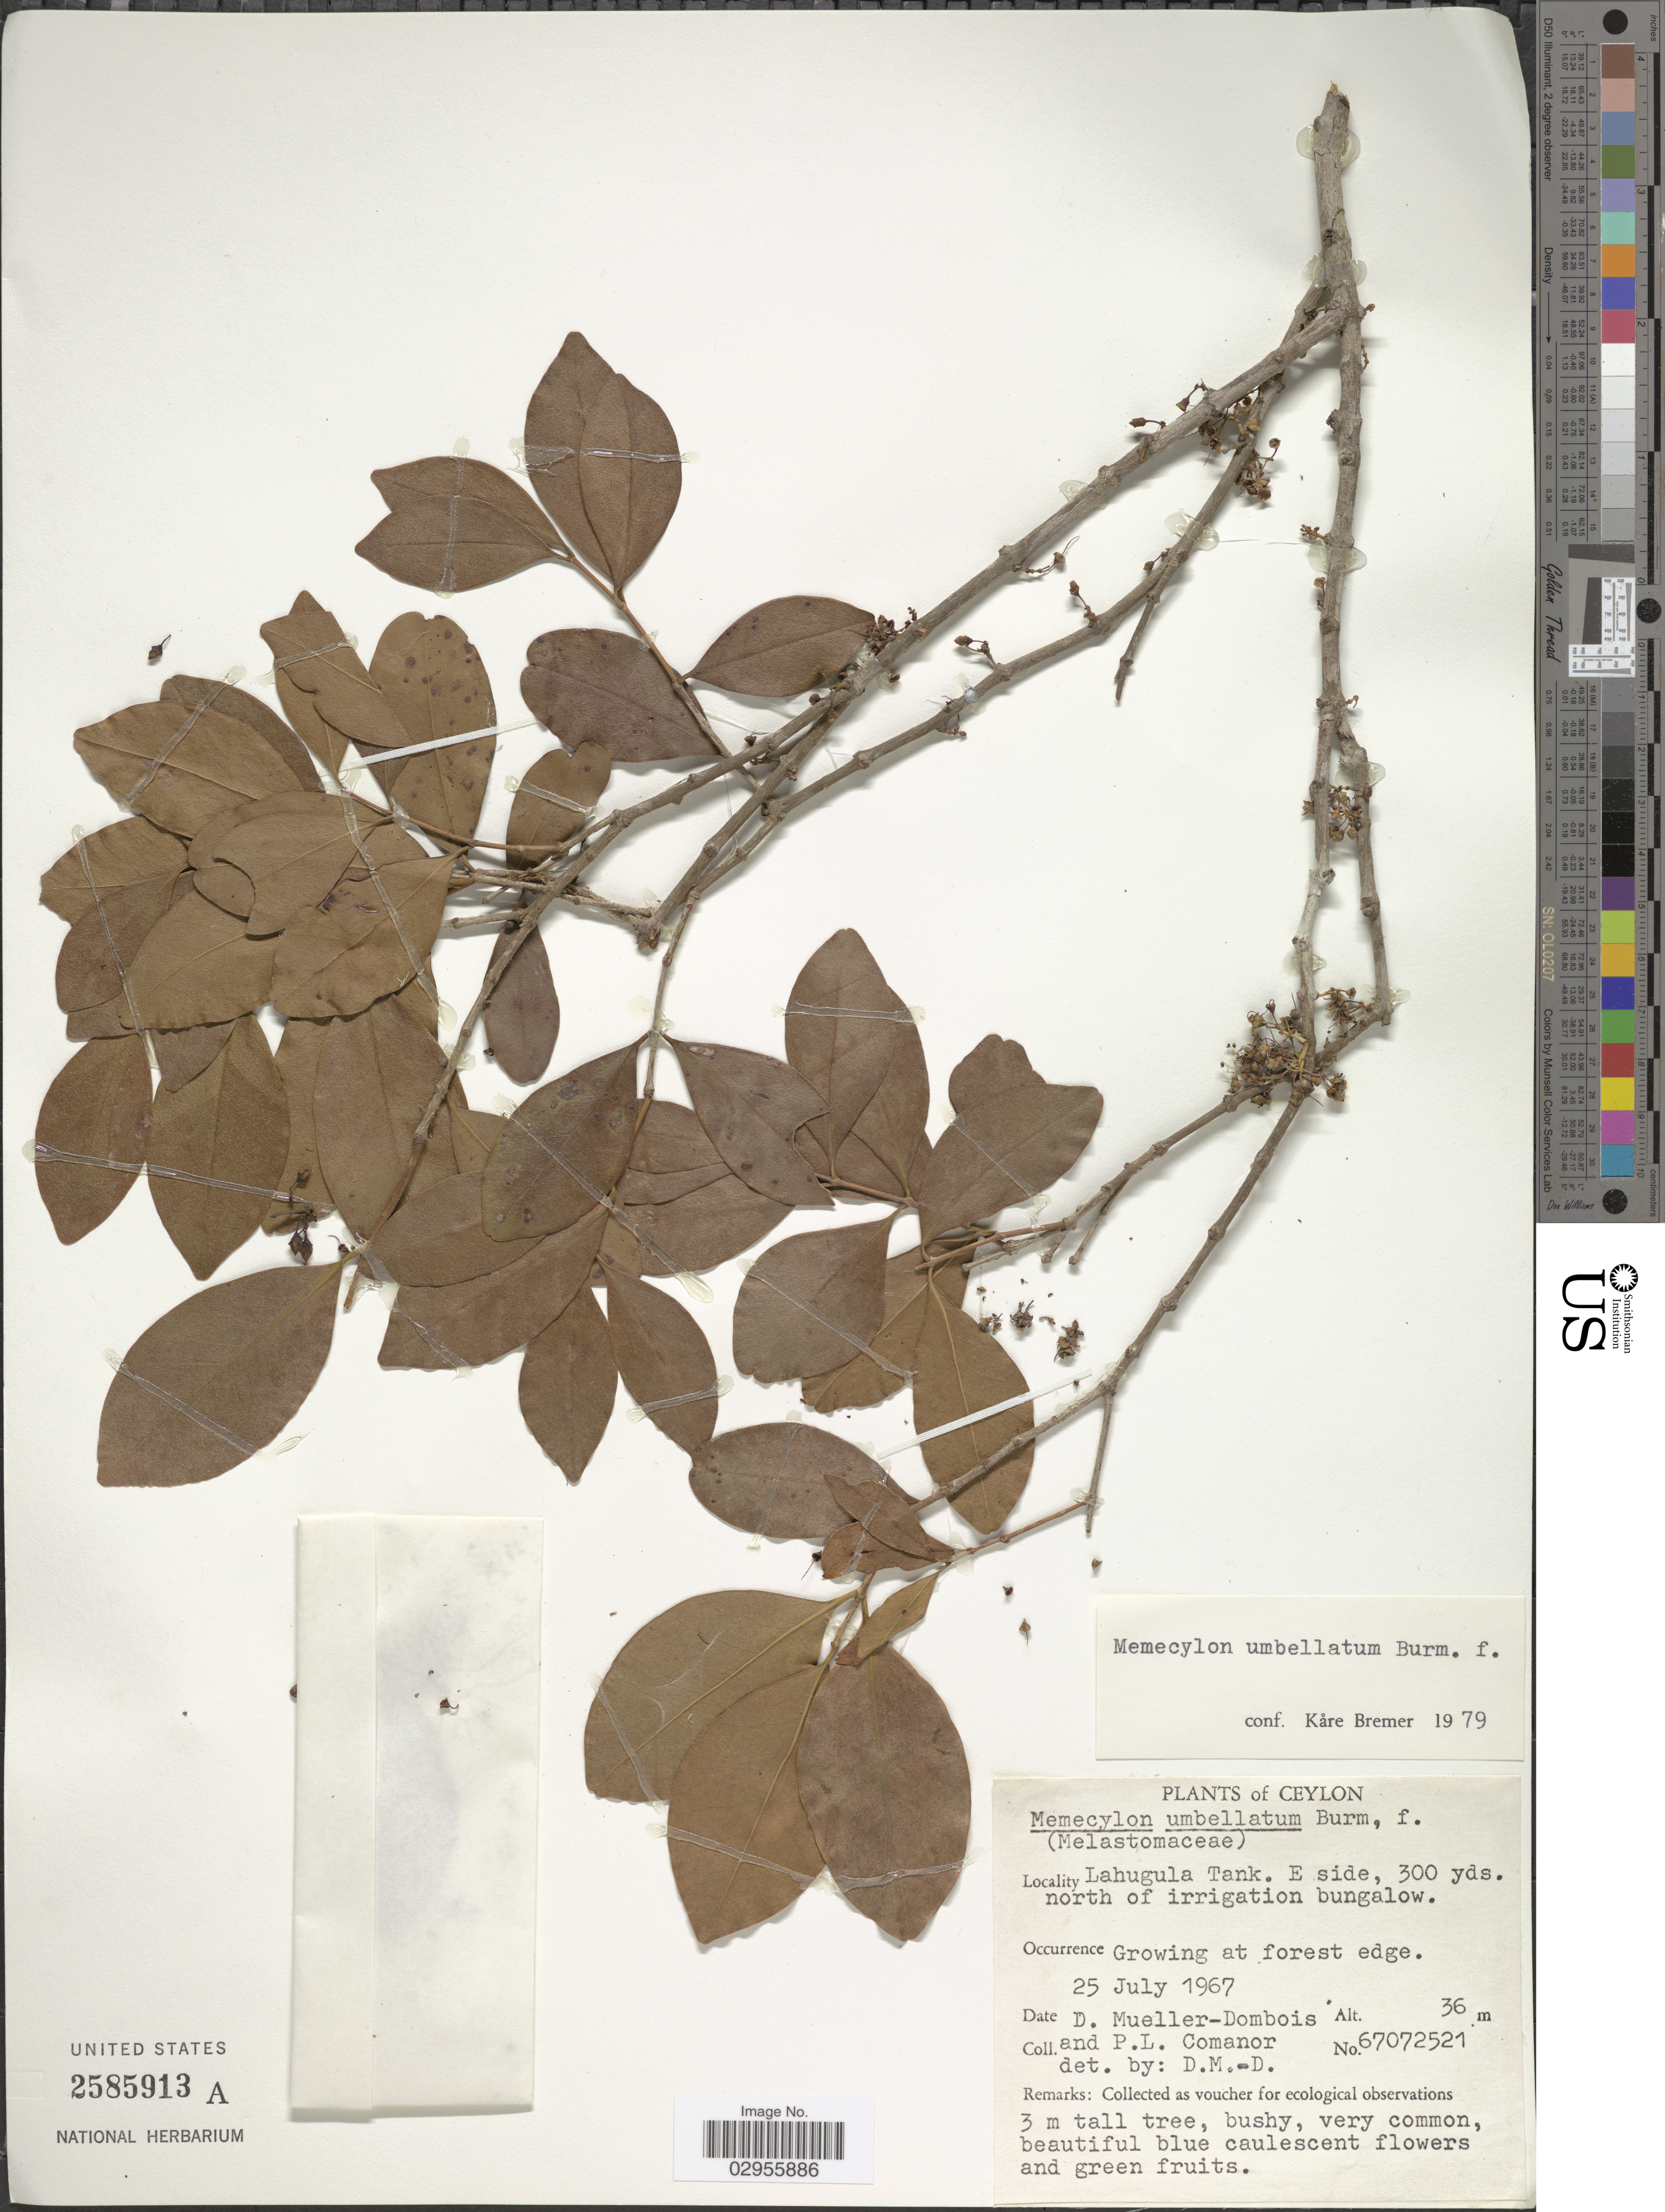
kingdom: Plantae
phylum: Tracheophyta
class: Magnoliopsida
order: Myrtales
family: Melastomataceae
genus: Memecylon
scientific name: Memecylon umbellatum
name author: Burm. f.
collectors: D. Mueller-Dombois & P. Comanor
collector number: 67072521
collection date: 1967-07-25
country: Sri Lanka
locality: Ceylon. Luhugula Tank. E side, 300 yds. north of irrigation bungalow.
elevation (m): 36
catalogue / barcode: US 2585913A